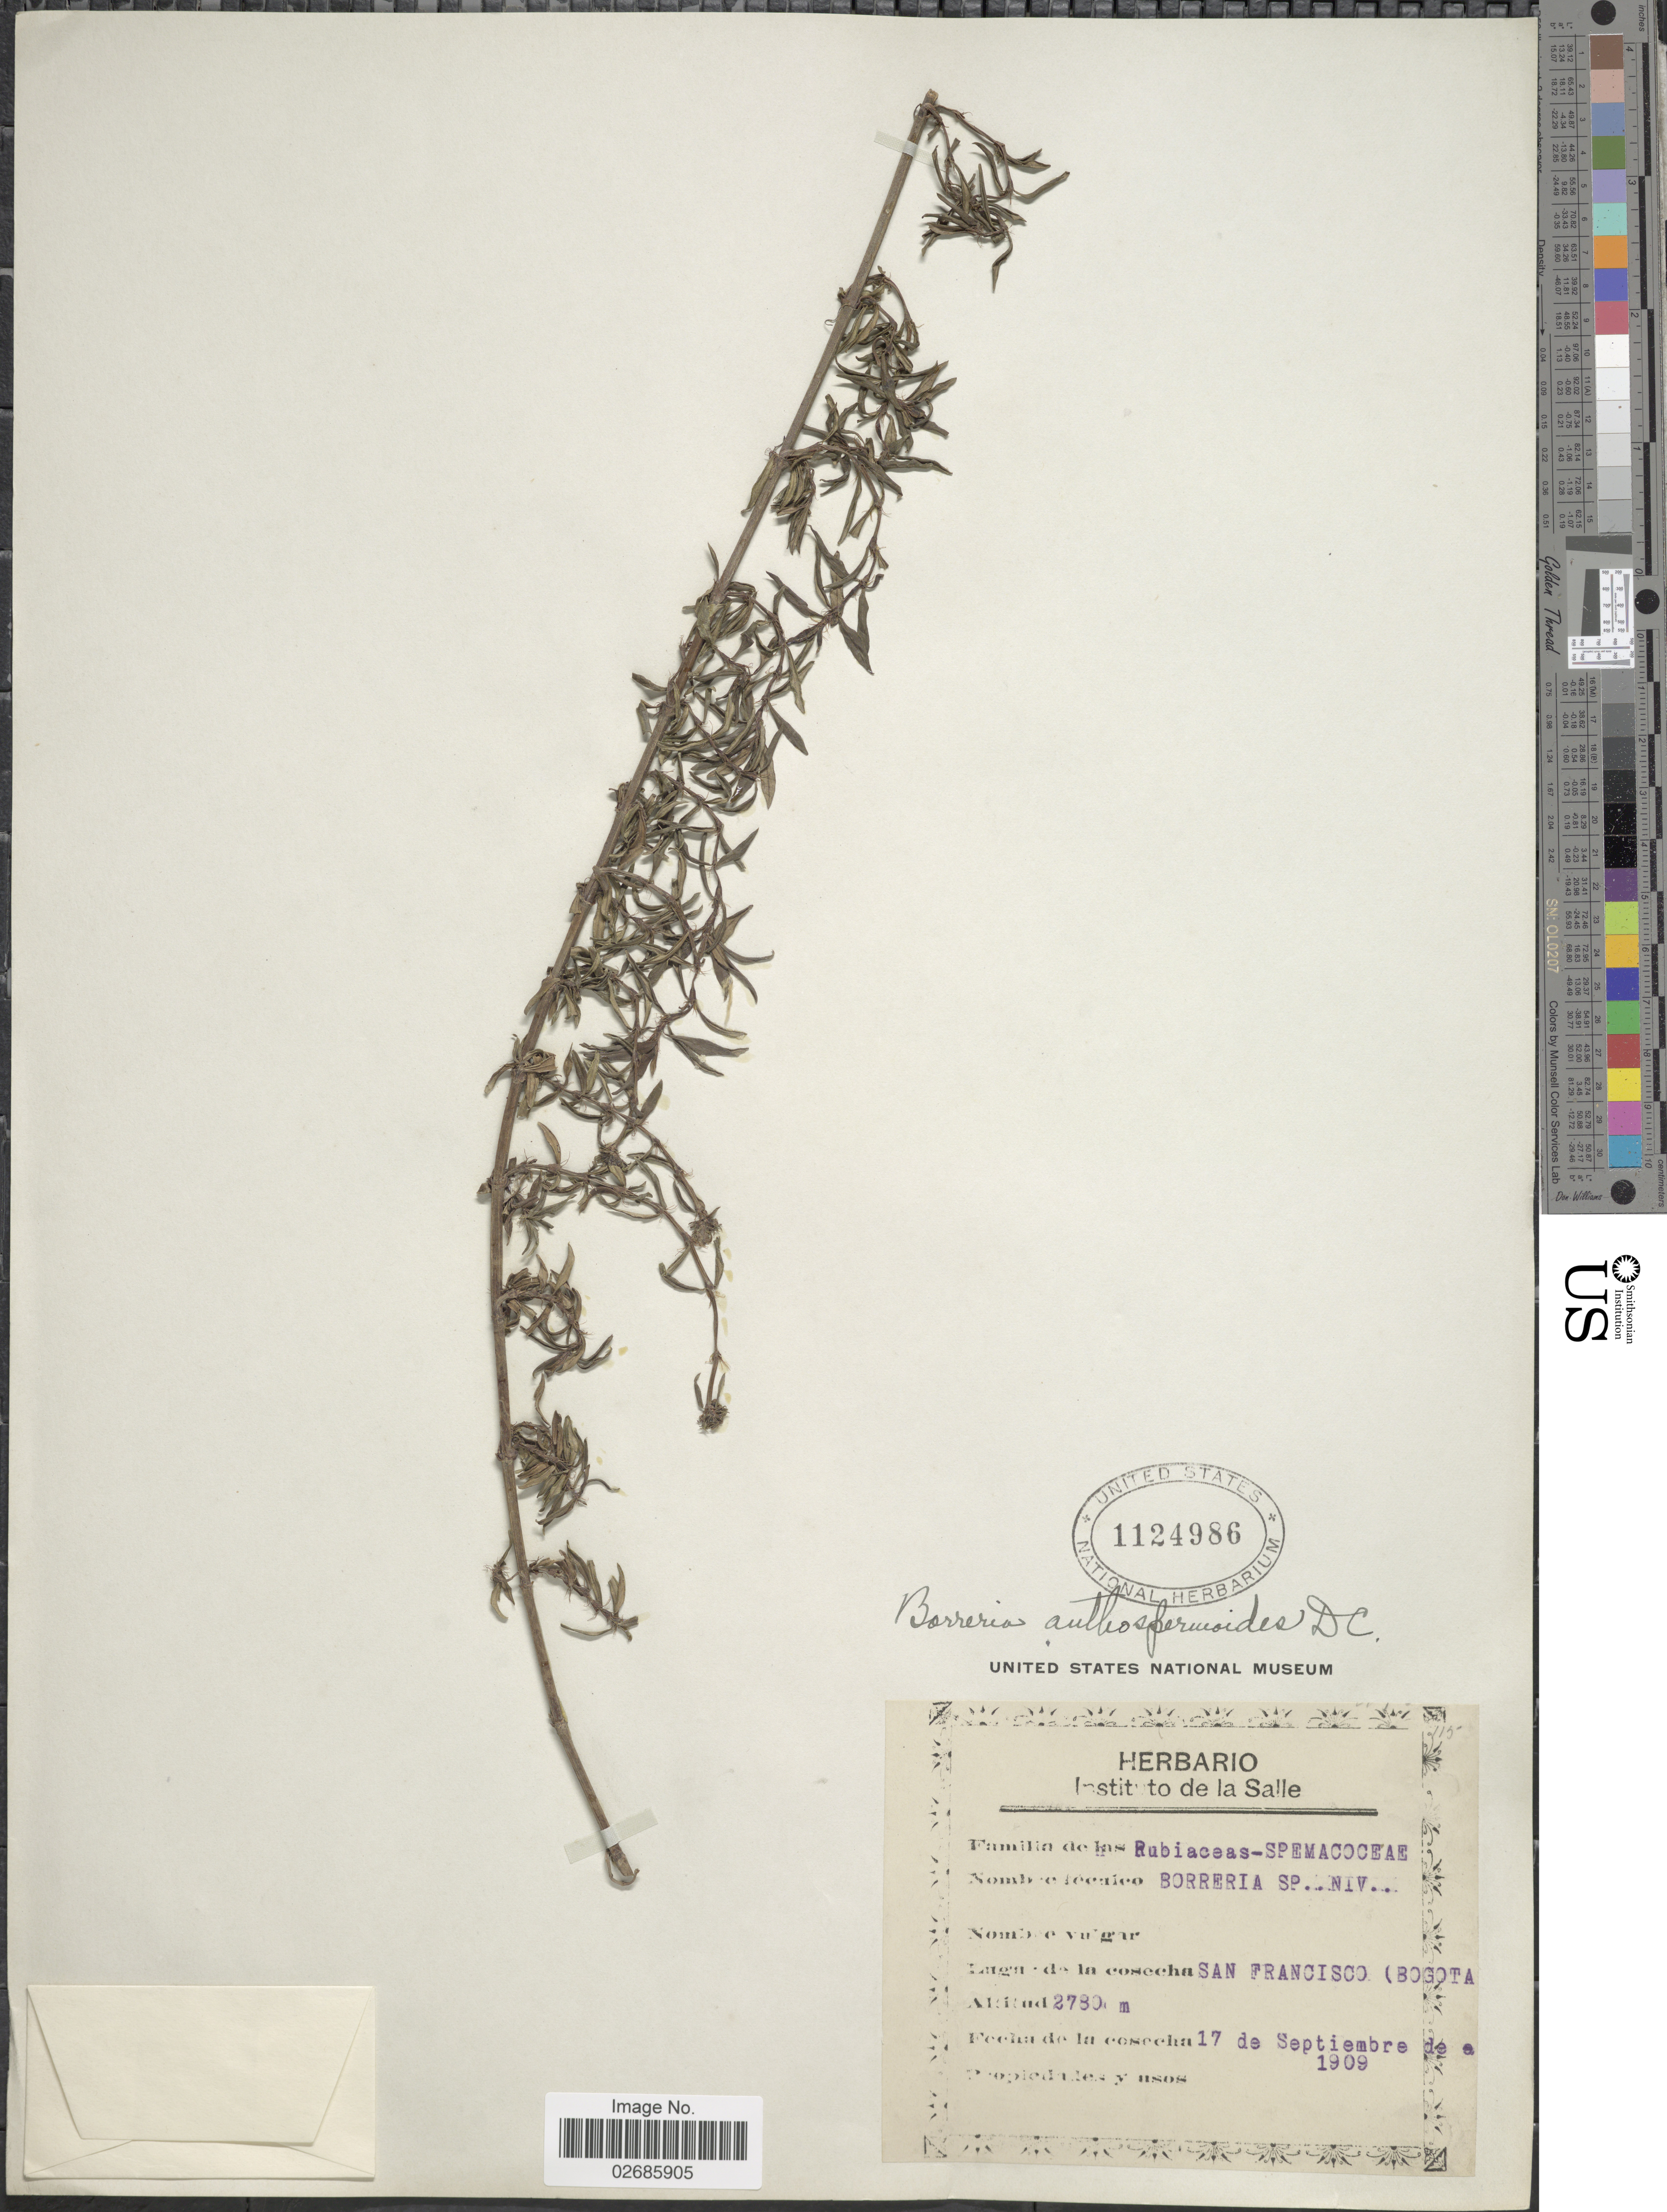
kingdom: Plantae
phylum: Tracheophyta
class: Magnoliopsida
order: Gentianales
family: Rubiaceae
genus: Borreria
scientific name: Borreria anthospermoides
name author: DC.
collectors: ex herb. Instituto de la Salle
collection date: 1909-09-17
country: Colombia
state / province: Bogota D.C.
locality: San Francisco (Bogota)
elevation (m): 2780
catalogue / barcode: US 1124986